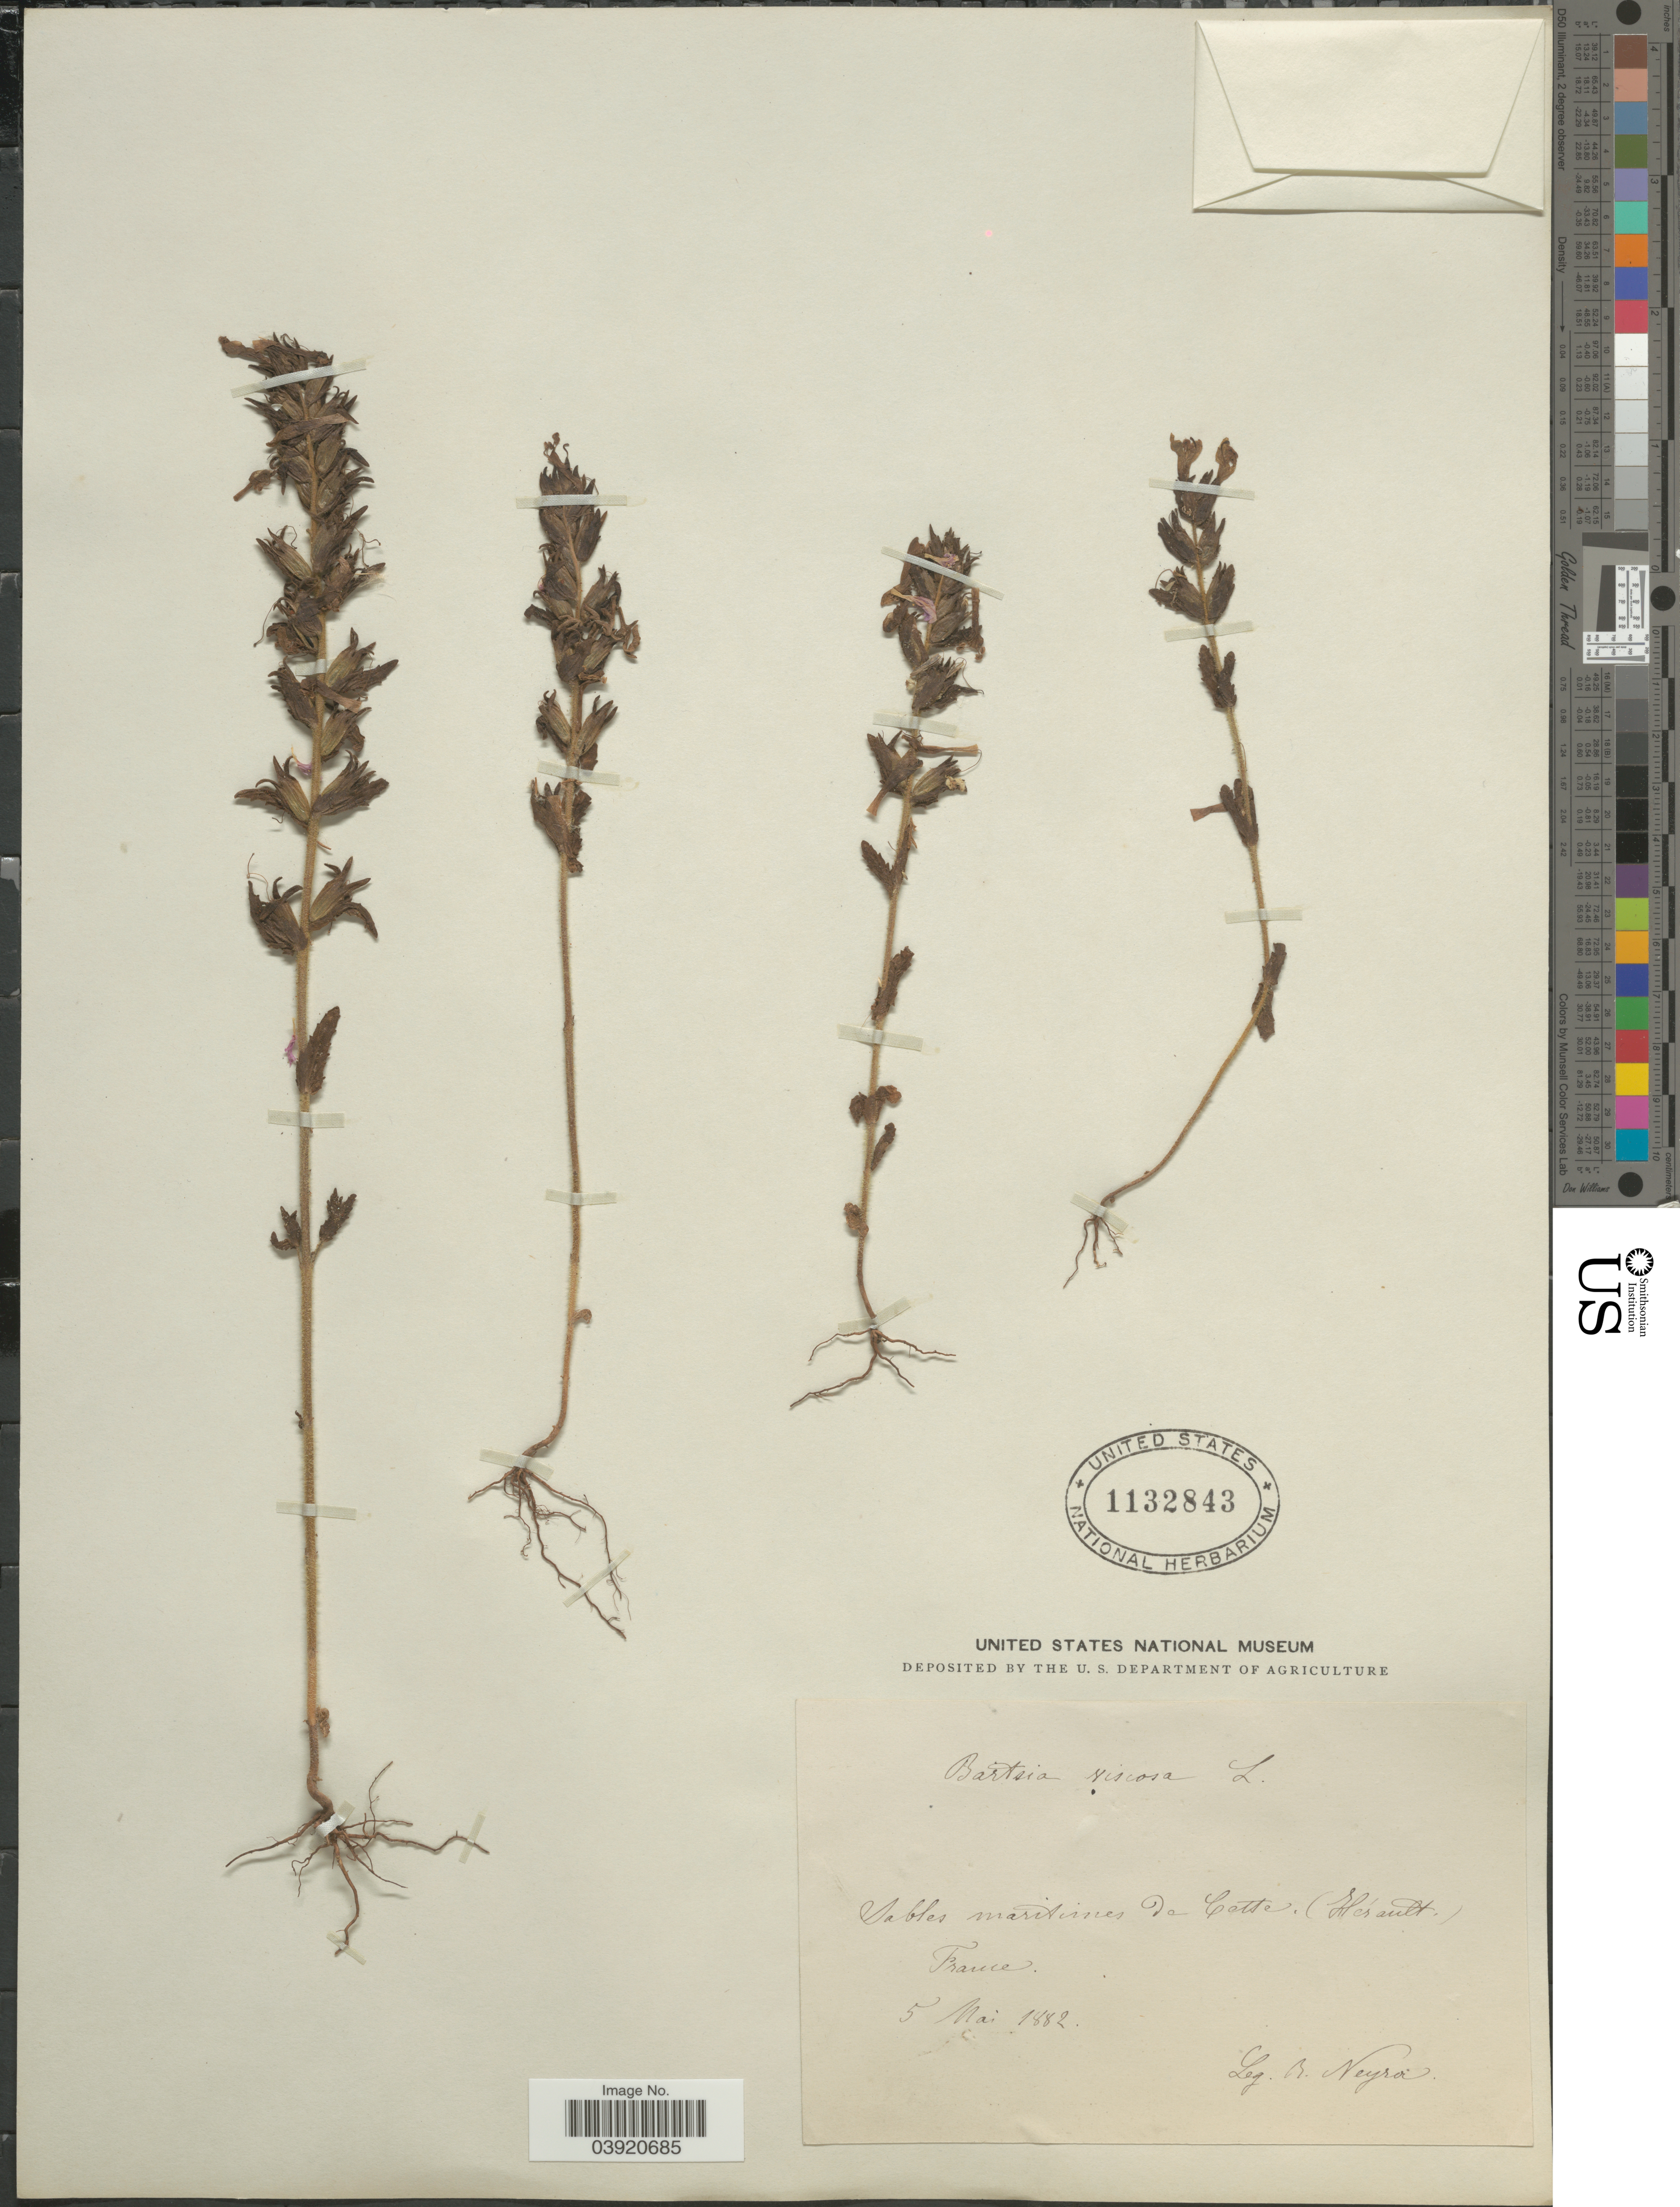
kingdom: Plantae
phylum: Tracheophyta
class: Magnoliopsida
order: Lamiales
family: Orobanchaceae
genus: Bellardia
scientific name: Bellardia viscosa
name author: (L.) Fisch. & C.A. Mey.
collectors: R. Neyra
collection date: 1882-05-05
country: France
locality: Sables maritimes de Catte, (Hérault.).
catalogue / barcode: US 1132843